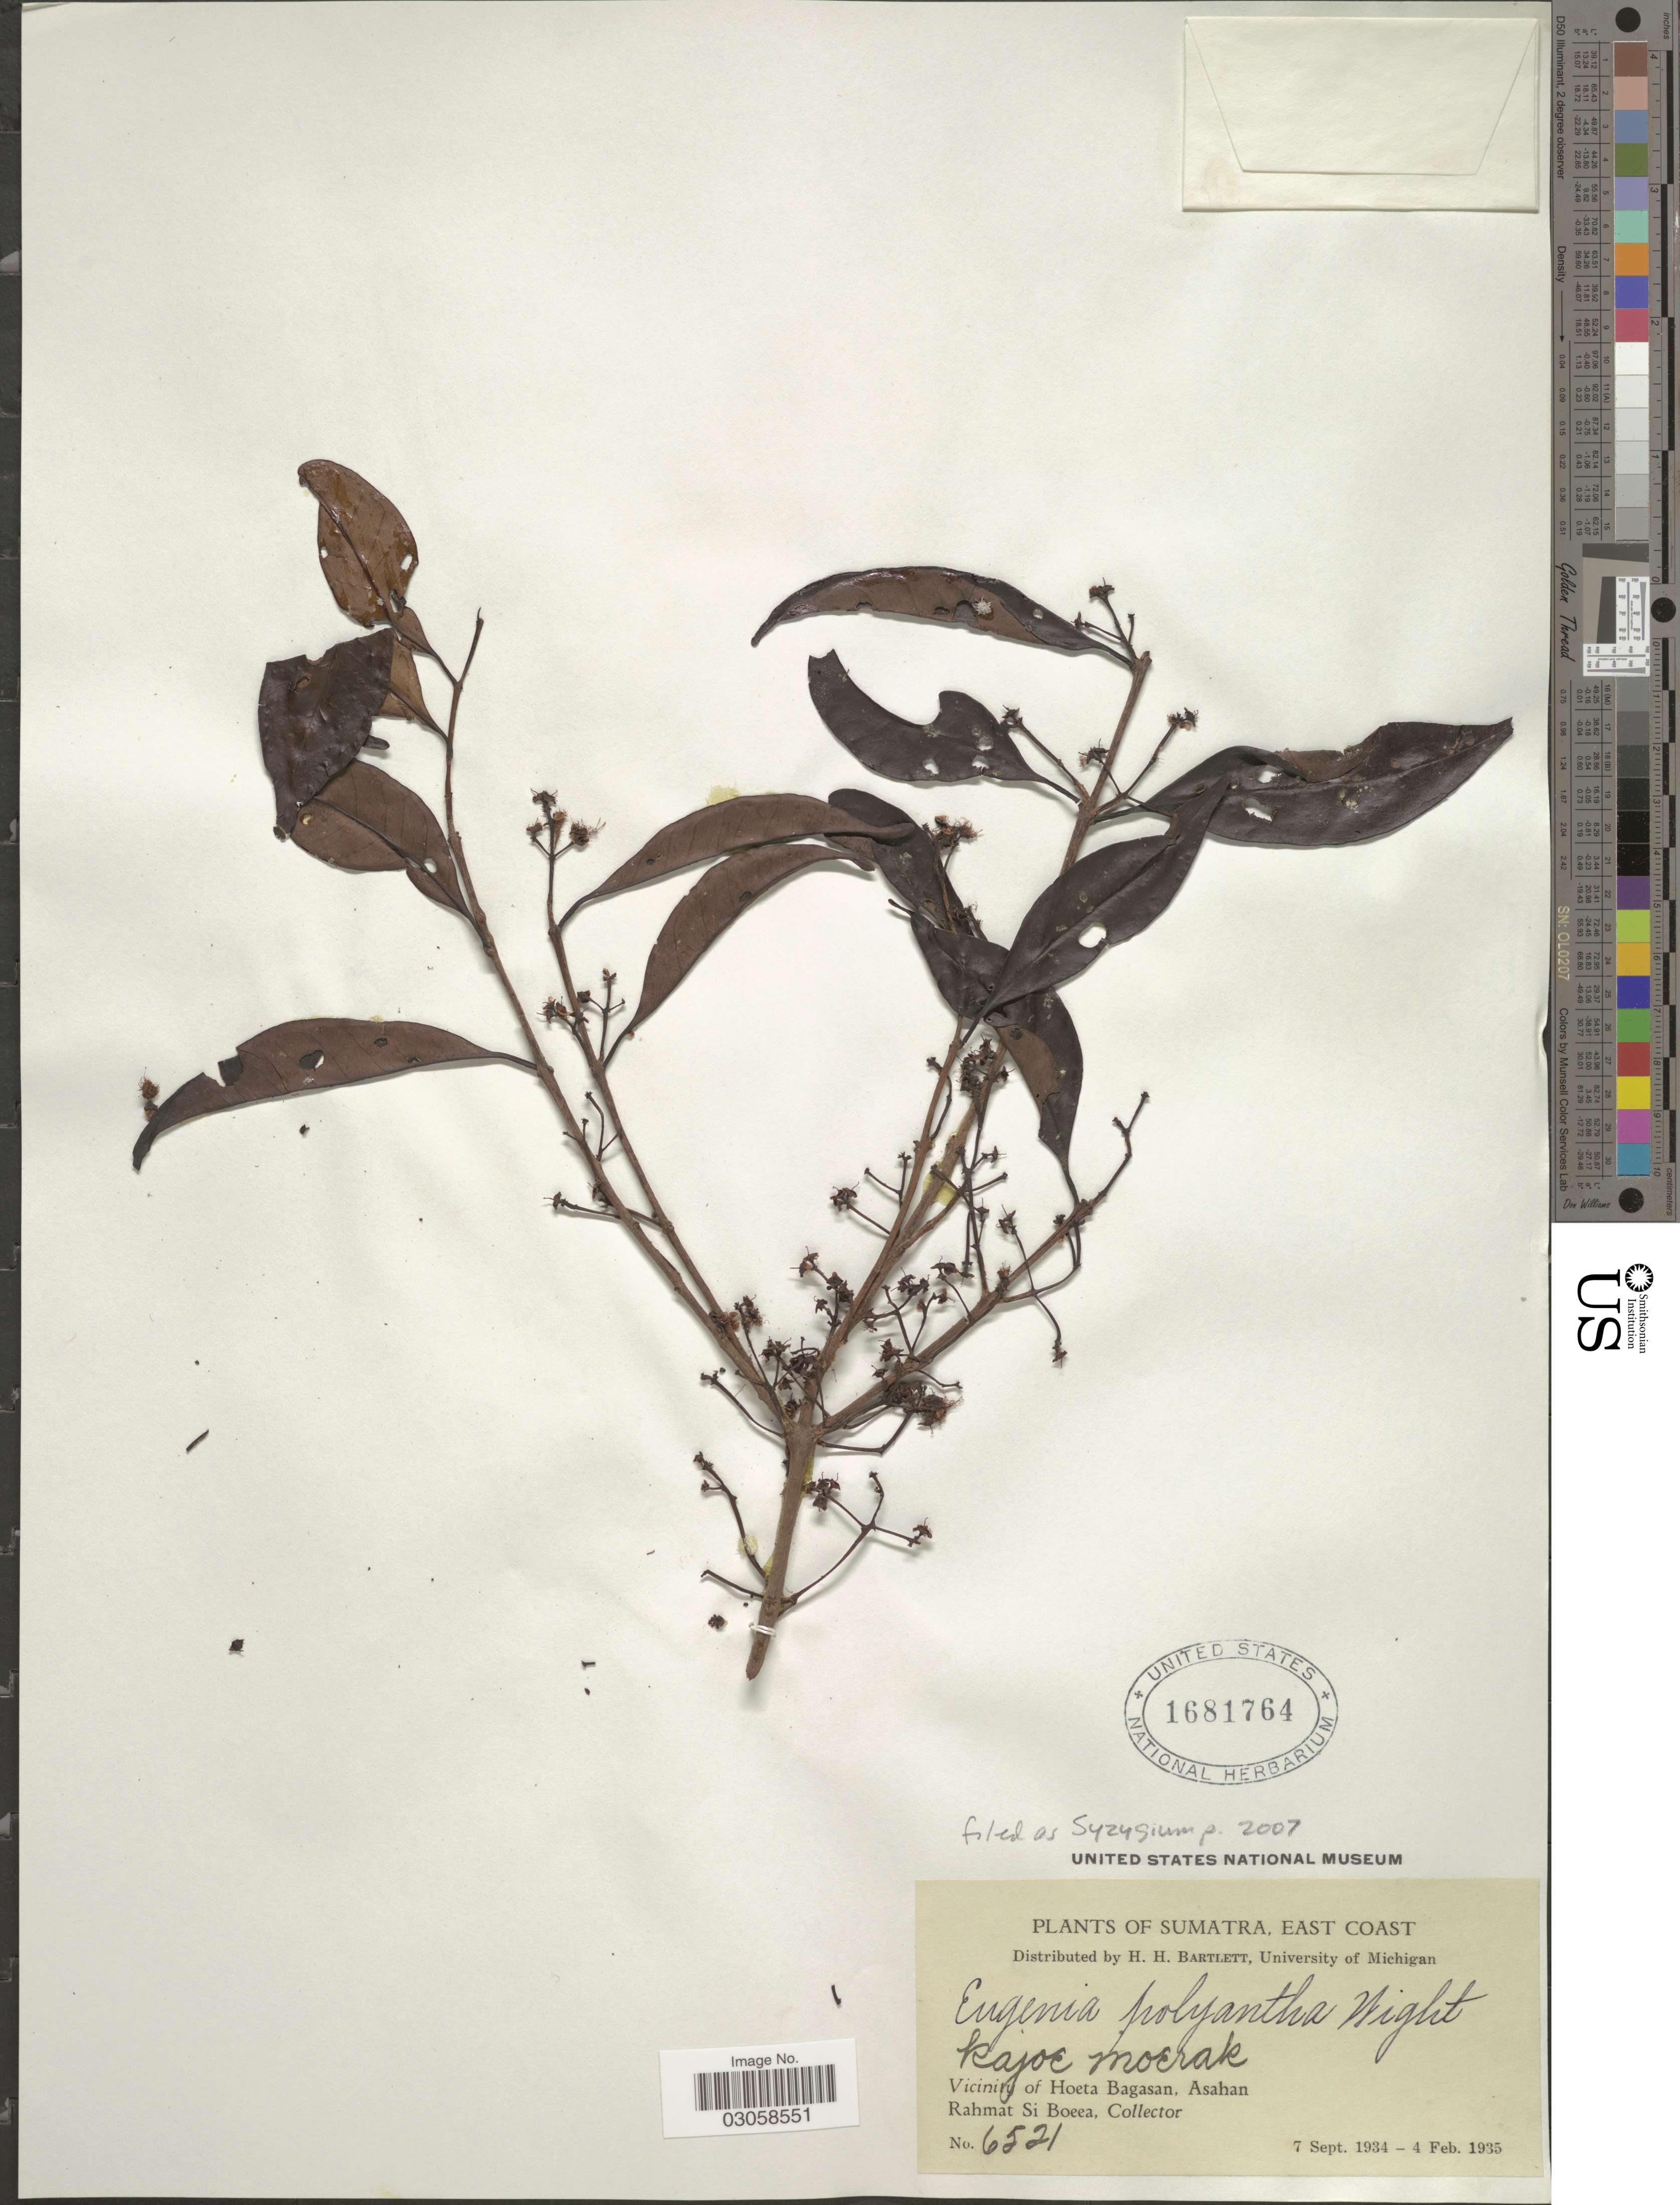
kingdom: Plantae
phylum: Tracheophyta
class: Magnoliopsida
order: Myrtales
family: Myrtaceae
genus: Syzygium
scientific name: Syzygium polyanthum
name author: (Wight) Walp.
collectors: Rahmat Si Boeea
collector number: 6521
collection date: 1934-09-07/1935-02-04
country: Indonesia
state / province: Sumatra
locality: East Coast. Vicinity of Hoeta Bagasan, Asahan.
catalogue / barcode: US 1681764